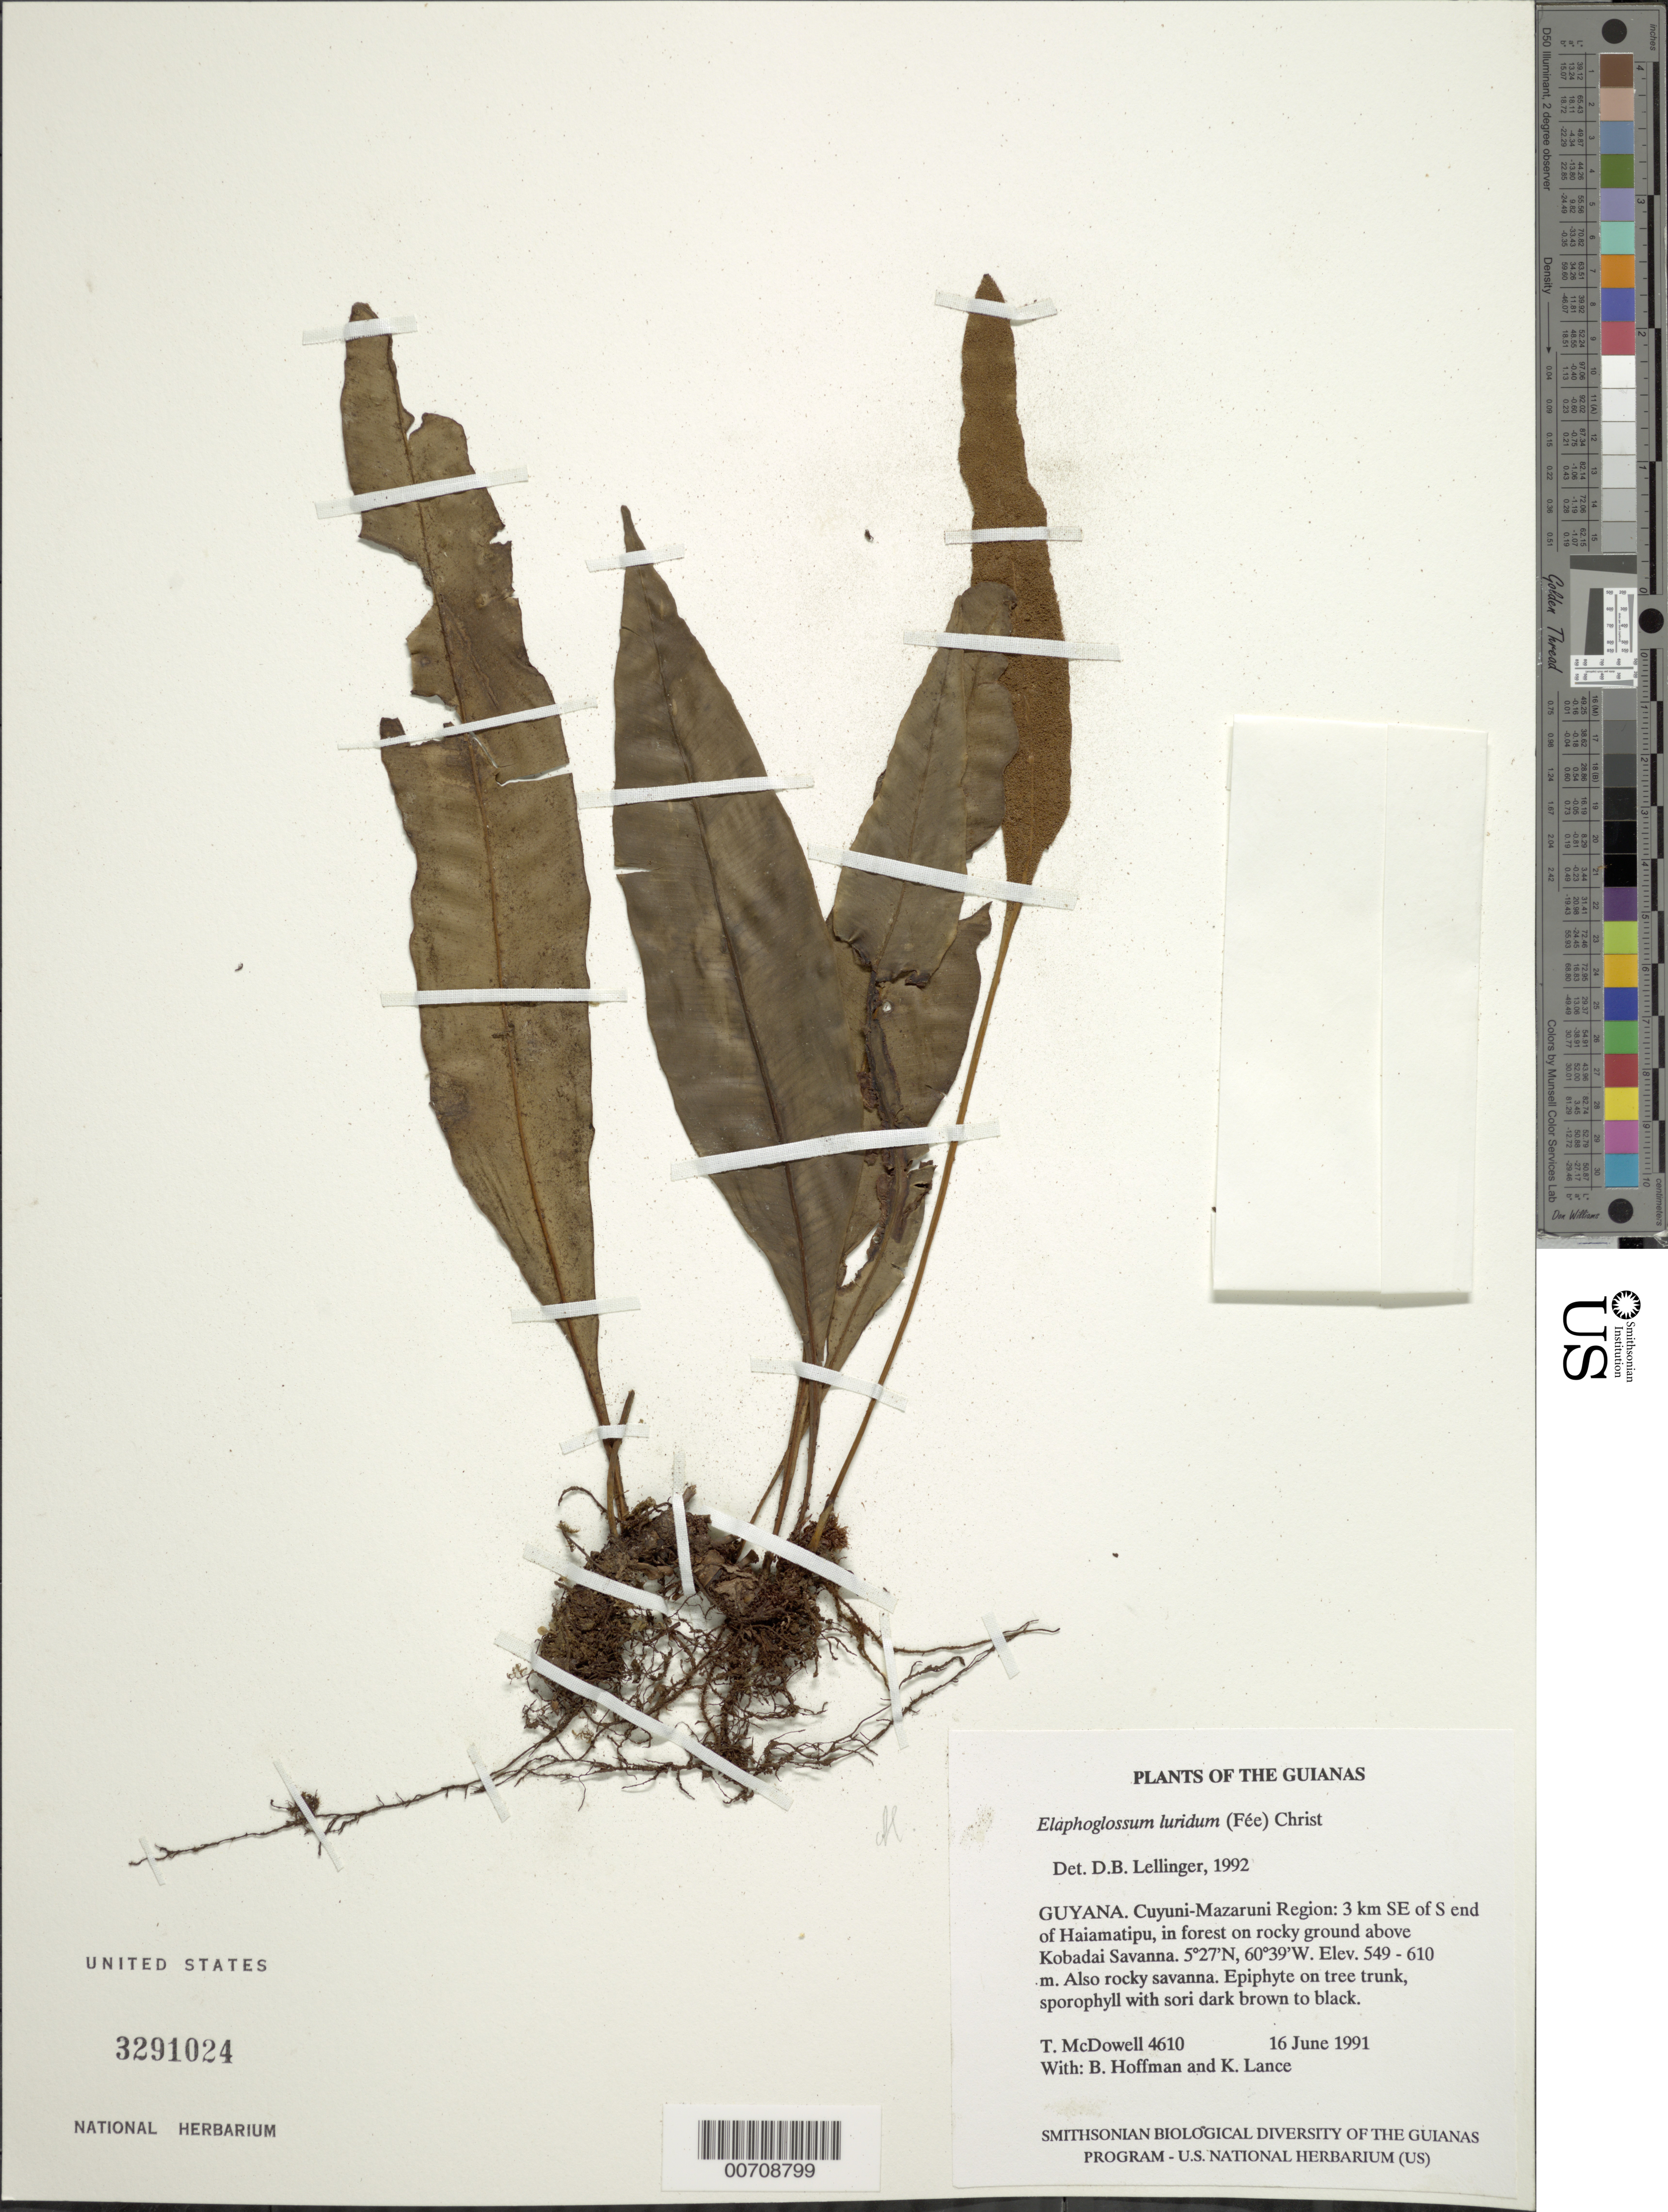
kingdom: Plantae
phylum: Tracheophyta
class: Polypodiopsida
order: Polypodiales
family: Dryopteridaceae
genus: Elaphoglossum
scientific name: Elaphoglossum luridum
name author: (Fée) Christ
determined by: Lellinger, David B., (BOT), Smithsonian Institution - National Museum of Natural History (UNITED STATES)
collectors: T. McDowell, B. Hoffman & K. Lance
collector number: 4610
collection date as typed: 16 June 1991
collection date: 1991-06-16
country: Guyana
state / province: Cuyuni-Mazaruni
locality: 3 km SE of S end of Haiamatipu, above Kobadai Savanna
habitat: Forest on rocky ground; also rocky savanna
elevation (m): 550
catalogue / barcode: US 3291024